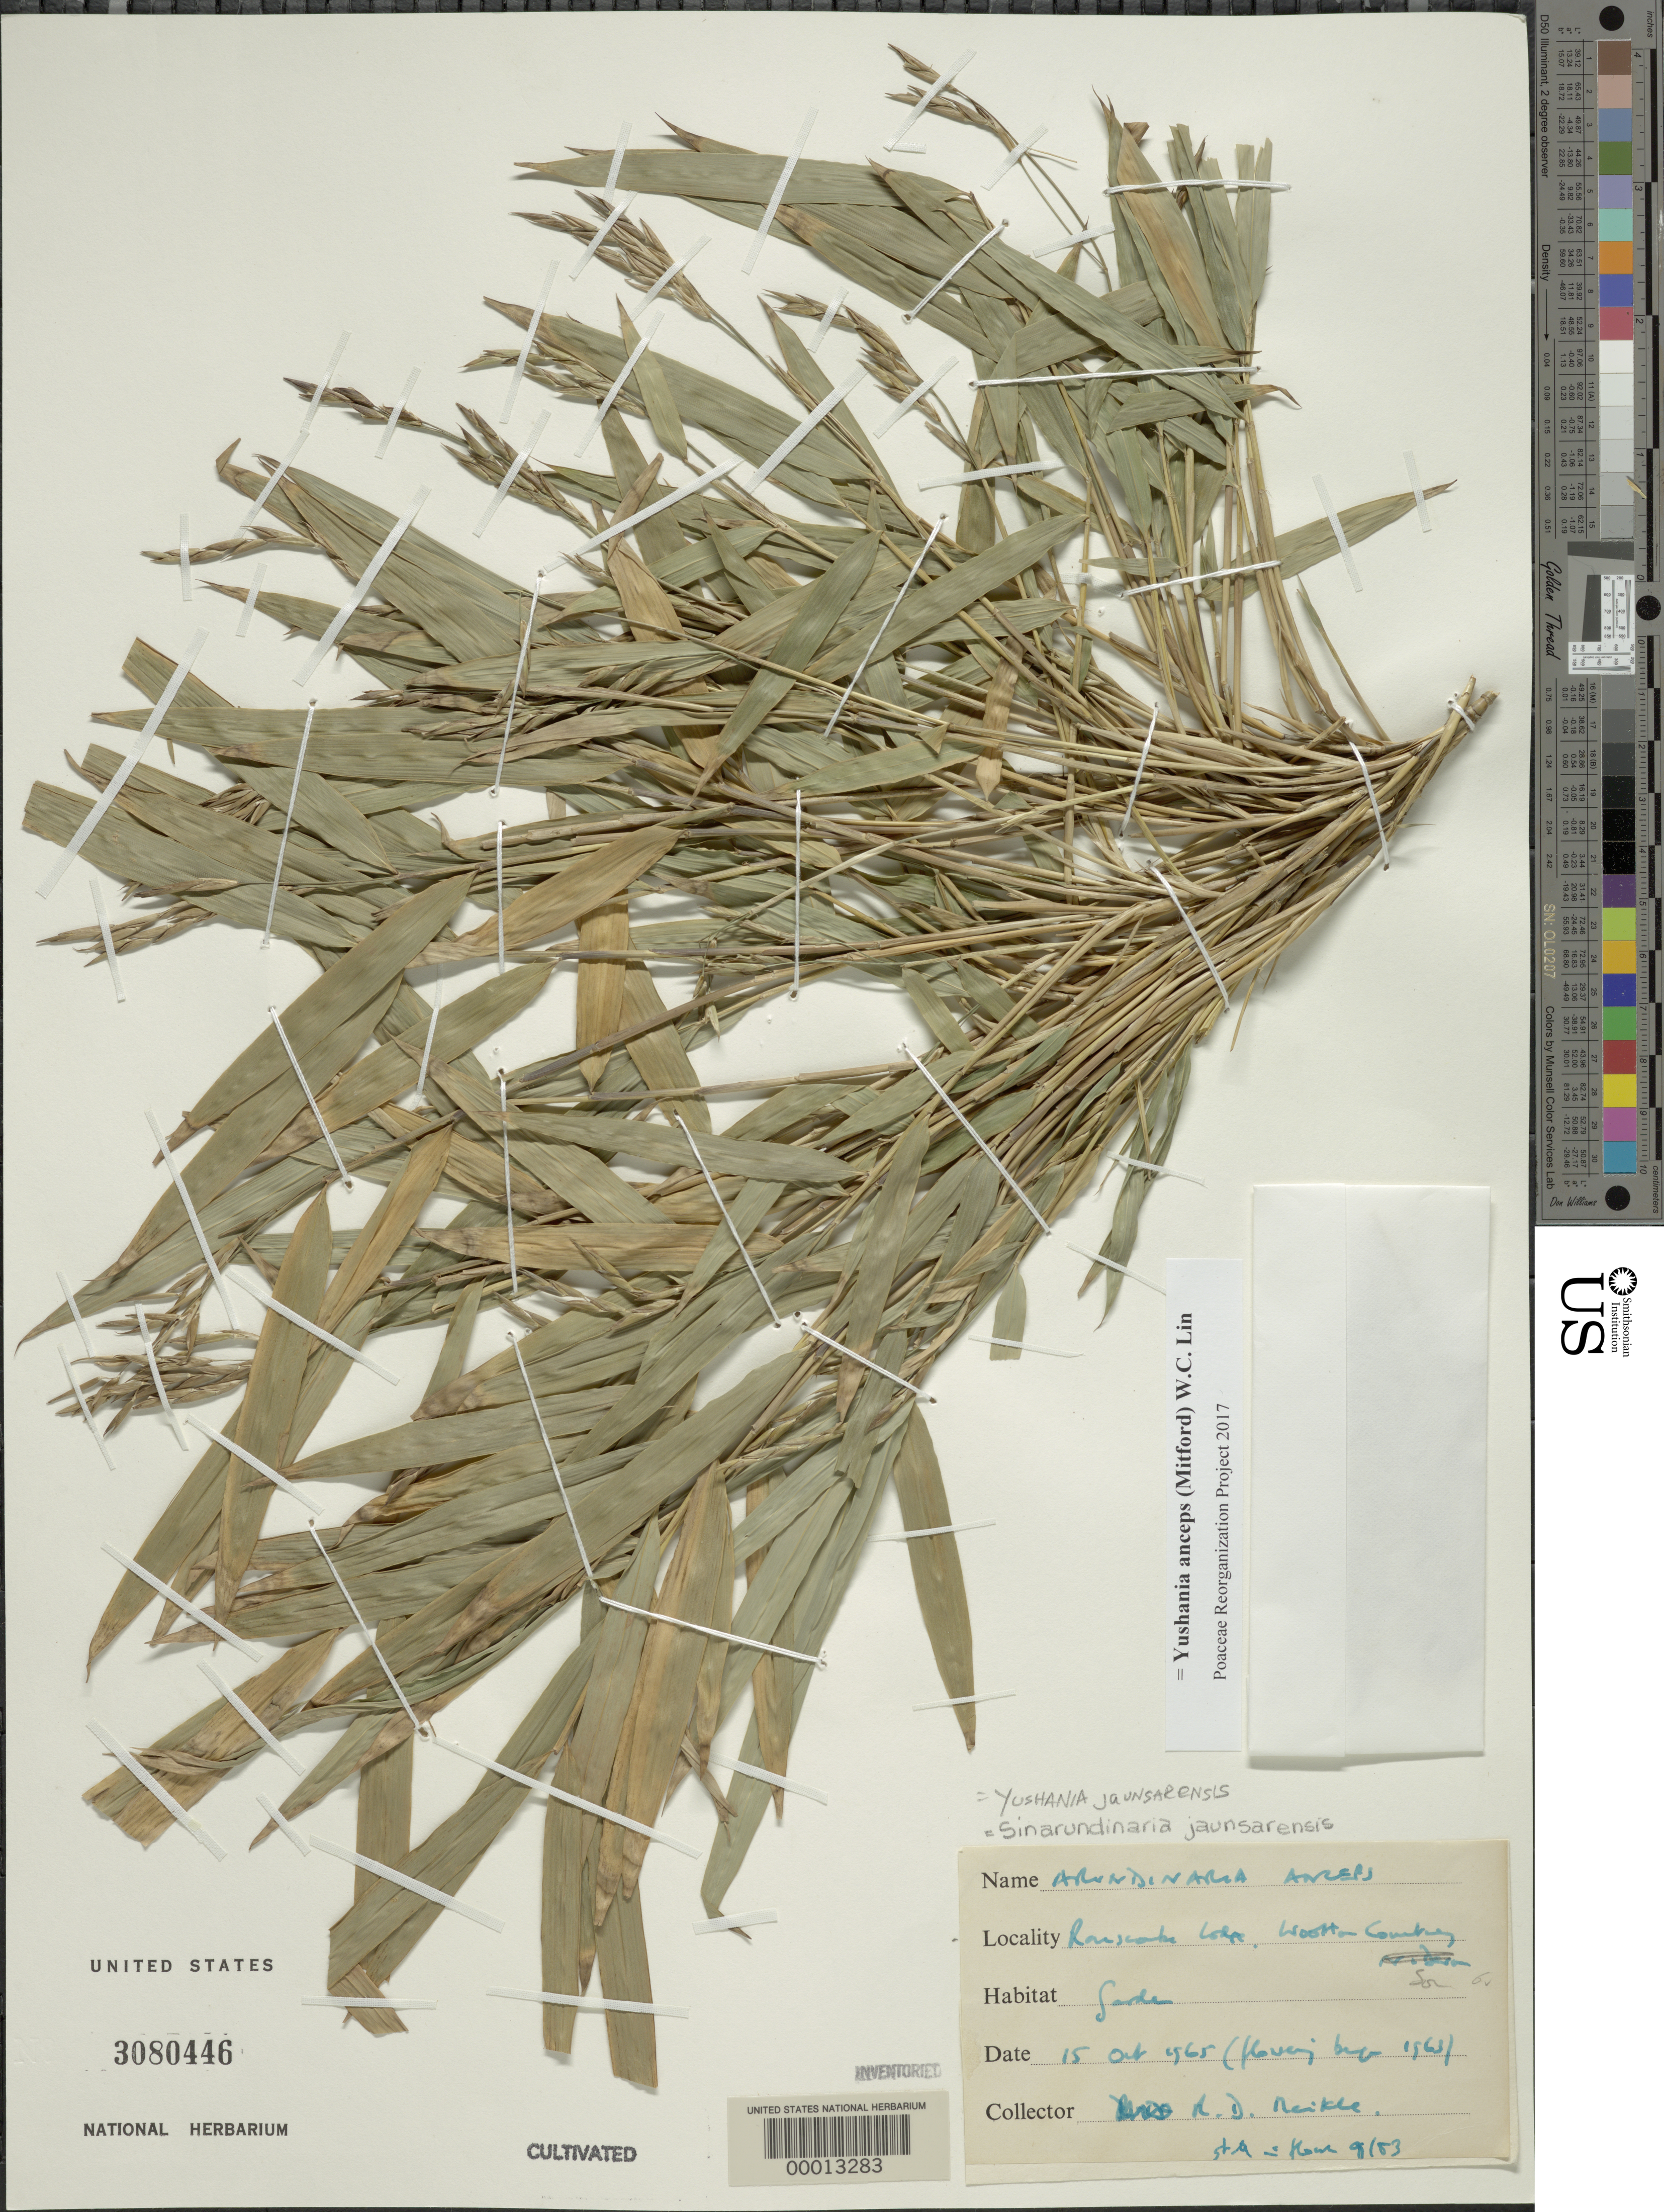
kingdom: Plantae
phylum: Tracheophyta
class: Liliopsida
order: Poales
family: Poaceae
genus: Yushania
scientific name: Yushania anceps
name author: (Mitford) W.C. Lin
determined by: Poaceae Reorganization Project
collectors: R. Meikle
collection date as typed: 15 Oct 1965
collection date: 1965-10-15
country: United Kingdom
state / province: England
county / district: Somersetshire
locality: Wootten, garden at Ranscombe Lodge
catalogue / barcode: US 3080446